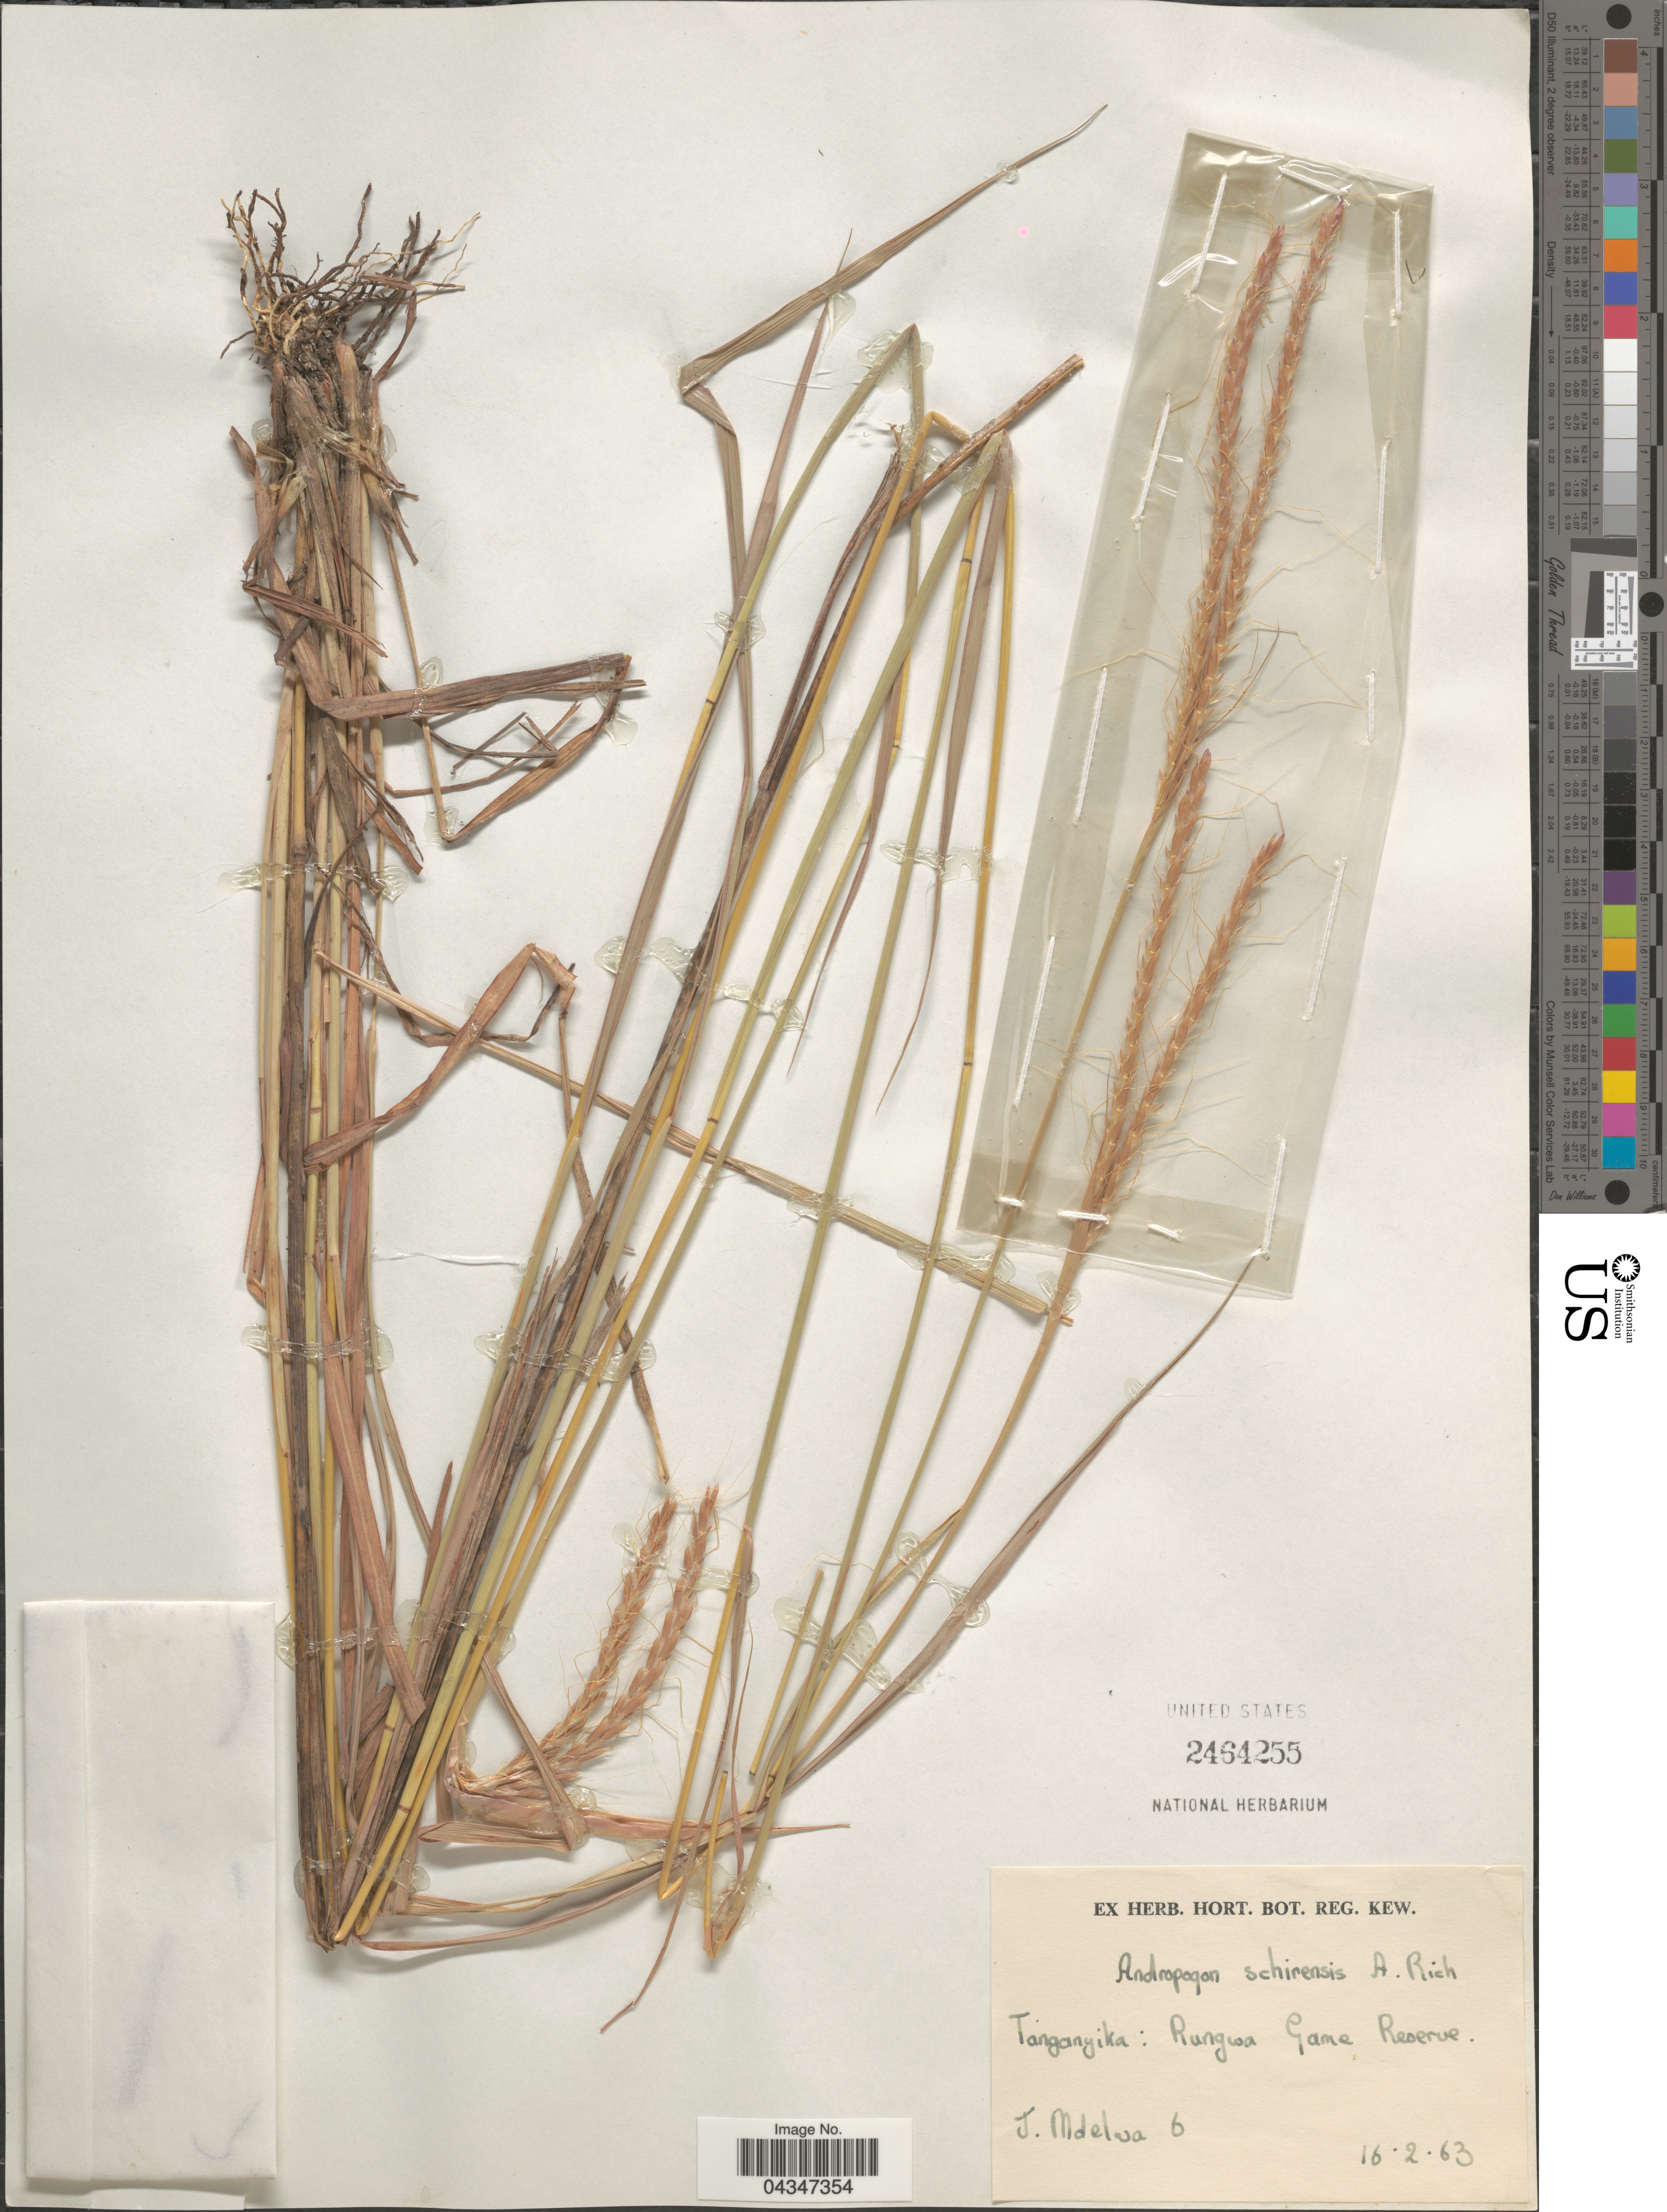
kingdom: Plantae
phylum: Tracheophyta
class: Liliopsida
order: Poales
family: Poaceae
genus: Andropogon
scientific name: Andropogon schirensis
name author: Hochst. ex A. Rich.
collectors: J. Mdelwa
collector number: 6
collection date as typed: Transcribed d/m/y: 16/2/63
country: Tanzania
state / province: Rukwa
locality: Tanganyika: Rungwa Game Reserve.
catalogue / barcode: US 2464255